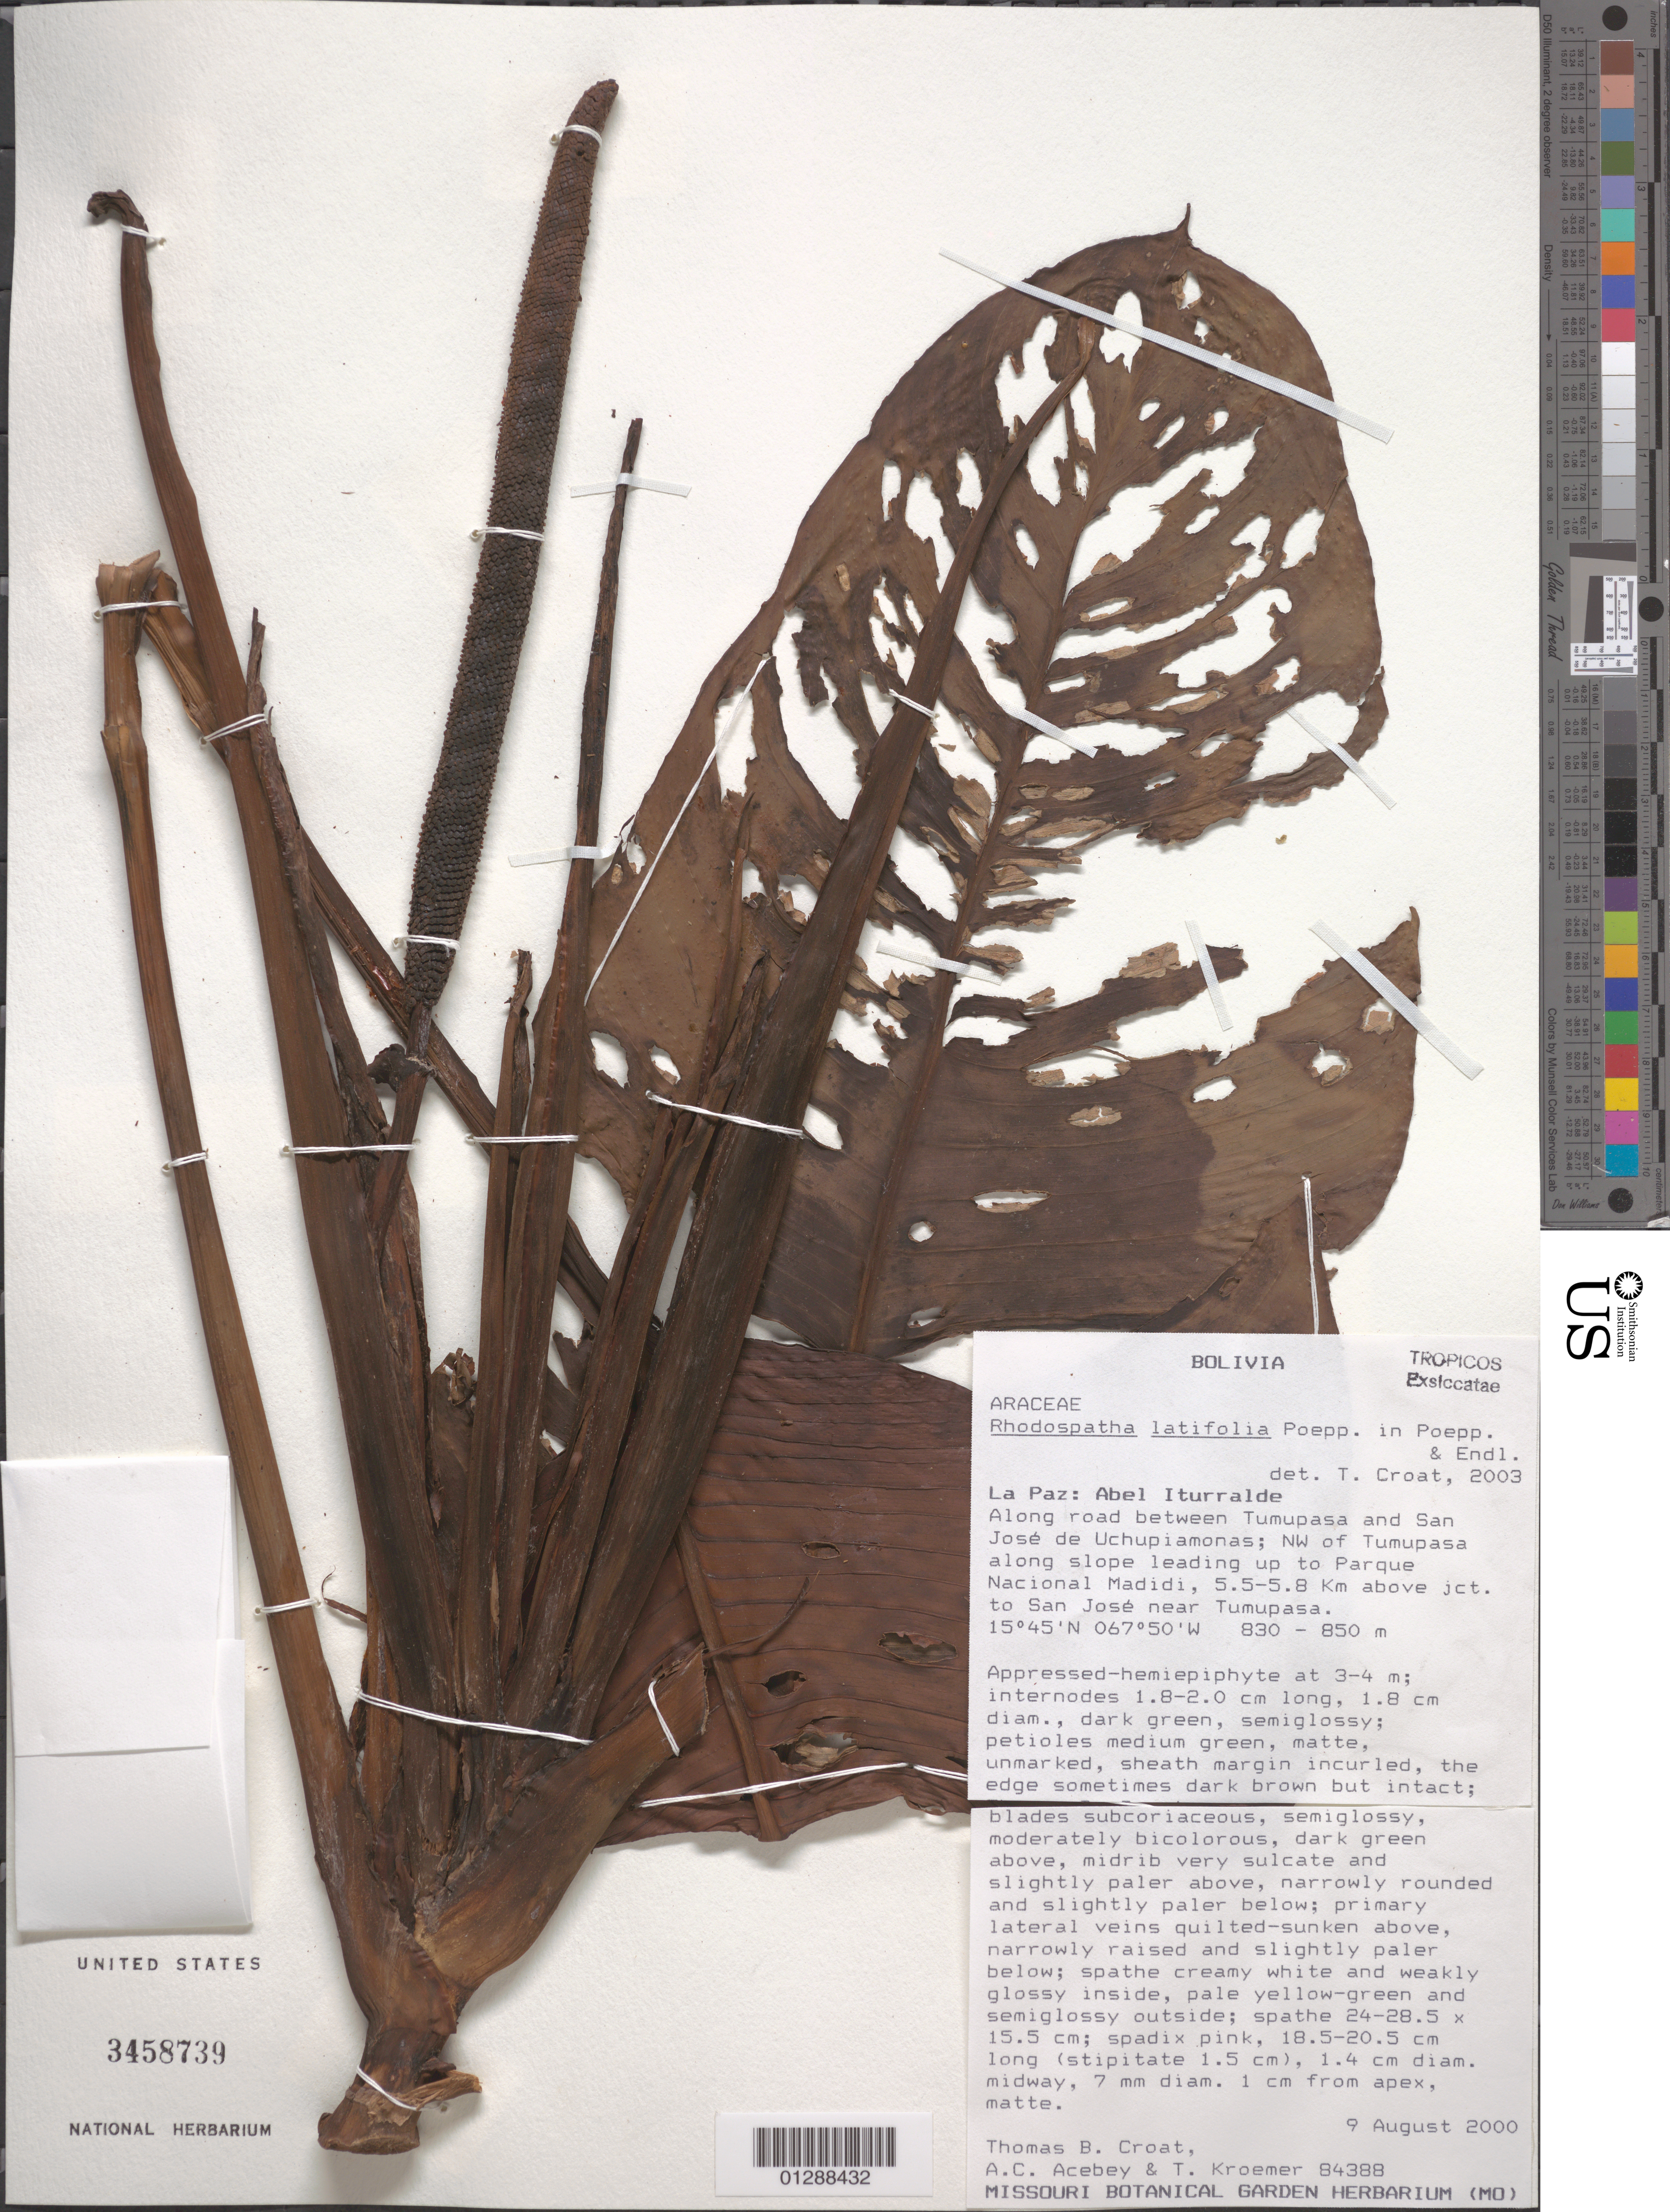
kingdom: Plantae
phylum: Tracheophyta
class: Liliopsida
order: Alismatales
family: Araceae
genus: Rhodospatha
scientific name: Rhodospatha latifolia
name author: Poepp. & Endl.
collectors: T. B. Croat, A. Acebey & T. Kroemer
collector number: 84388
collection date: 2000-08-09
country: Bolivia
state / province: La Paz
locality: Abel Iturralde. Along road between Tumupasa and San José de Uchupiamonas; NW of Tumupasa along slope leading up to Parque Nacional Madidi, 5.5-5.8 Km above jct. to San José near Tumupasa.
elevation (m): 830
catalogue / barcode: US 3458739